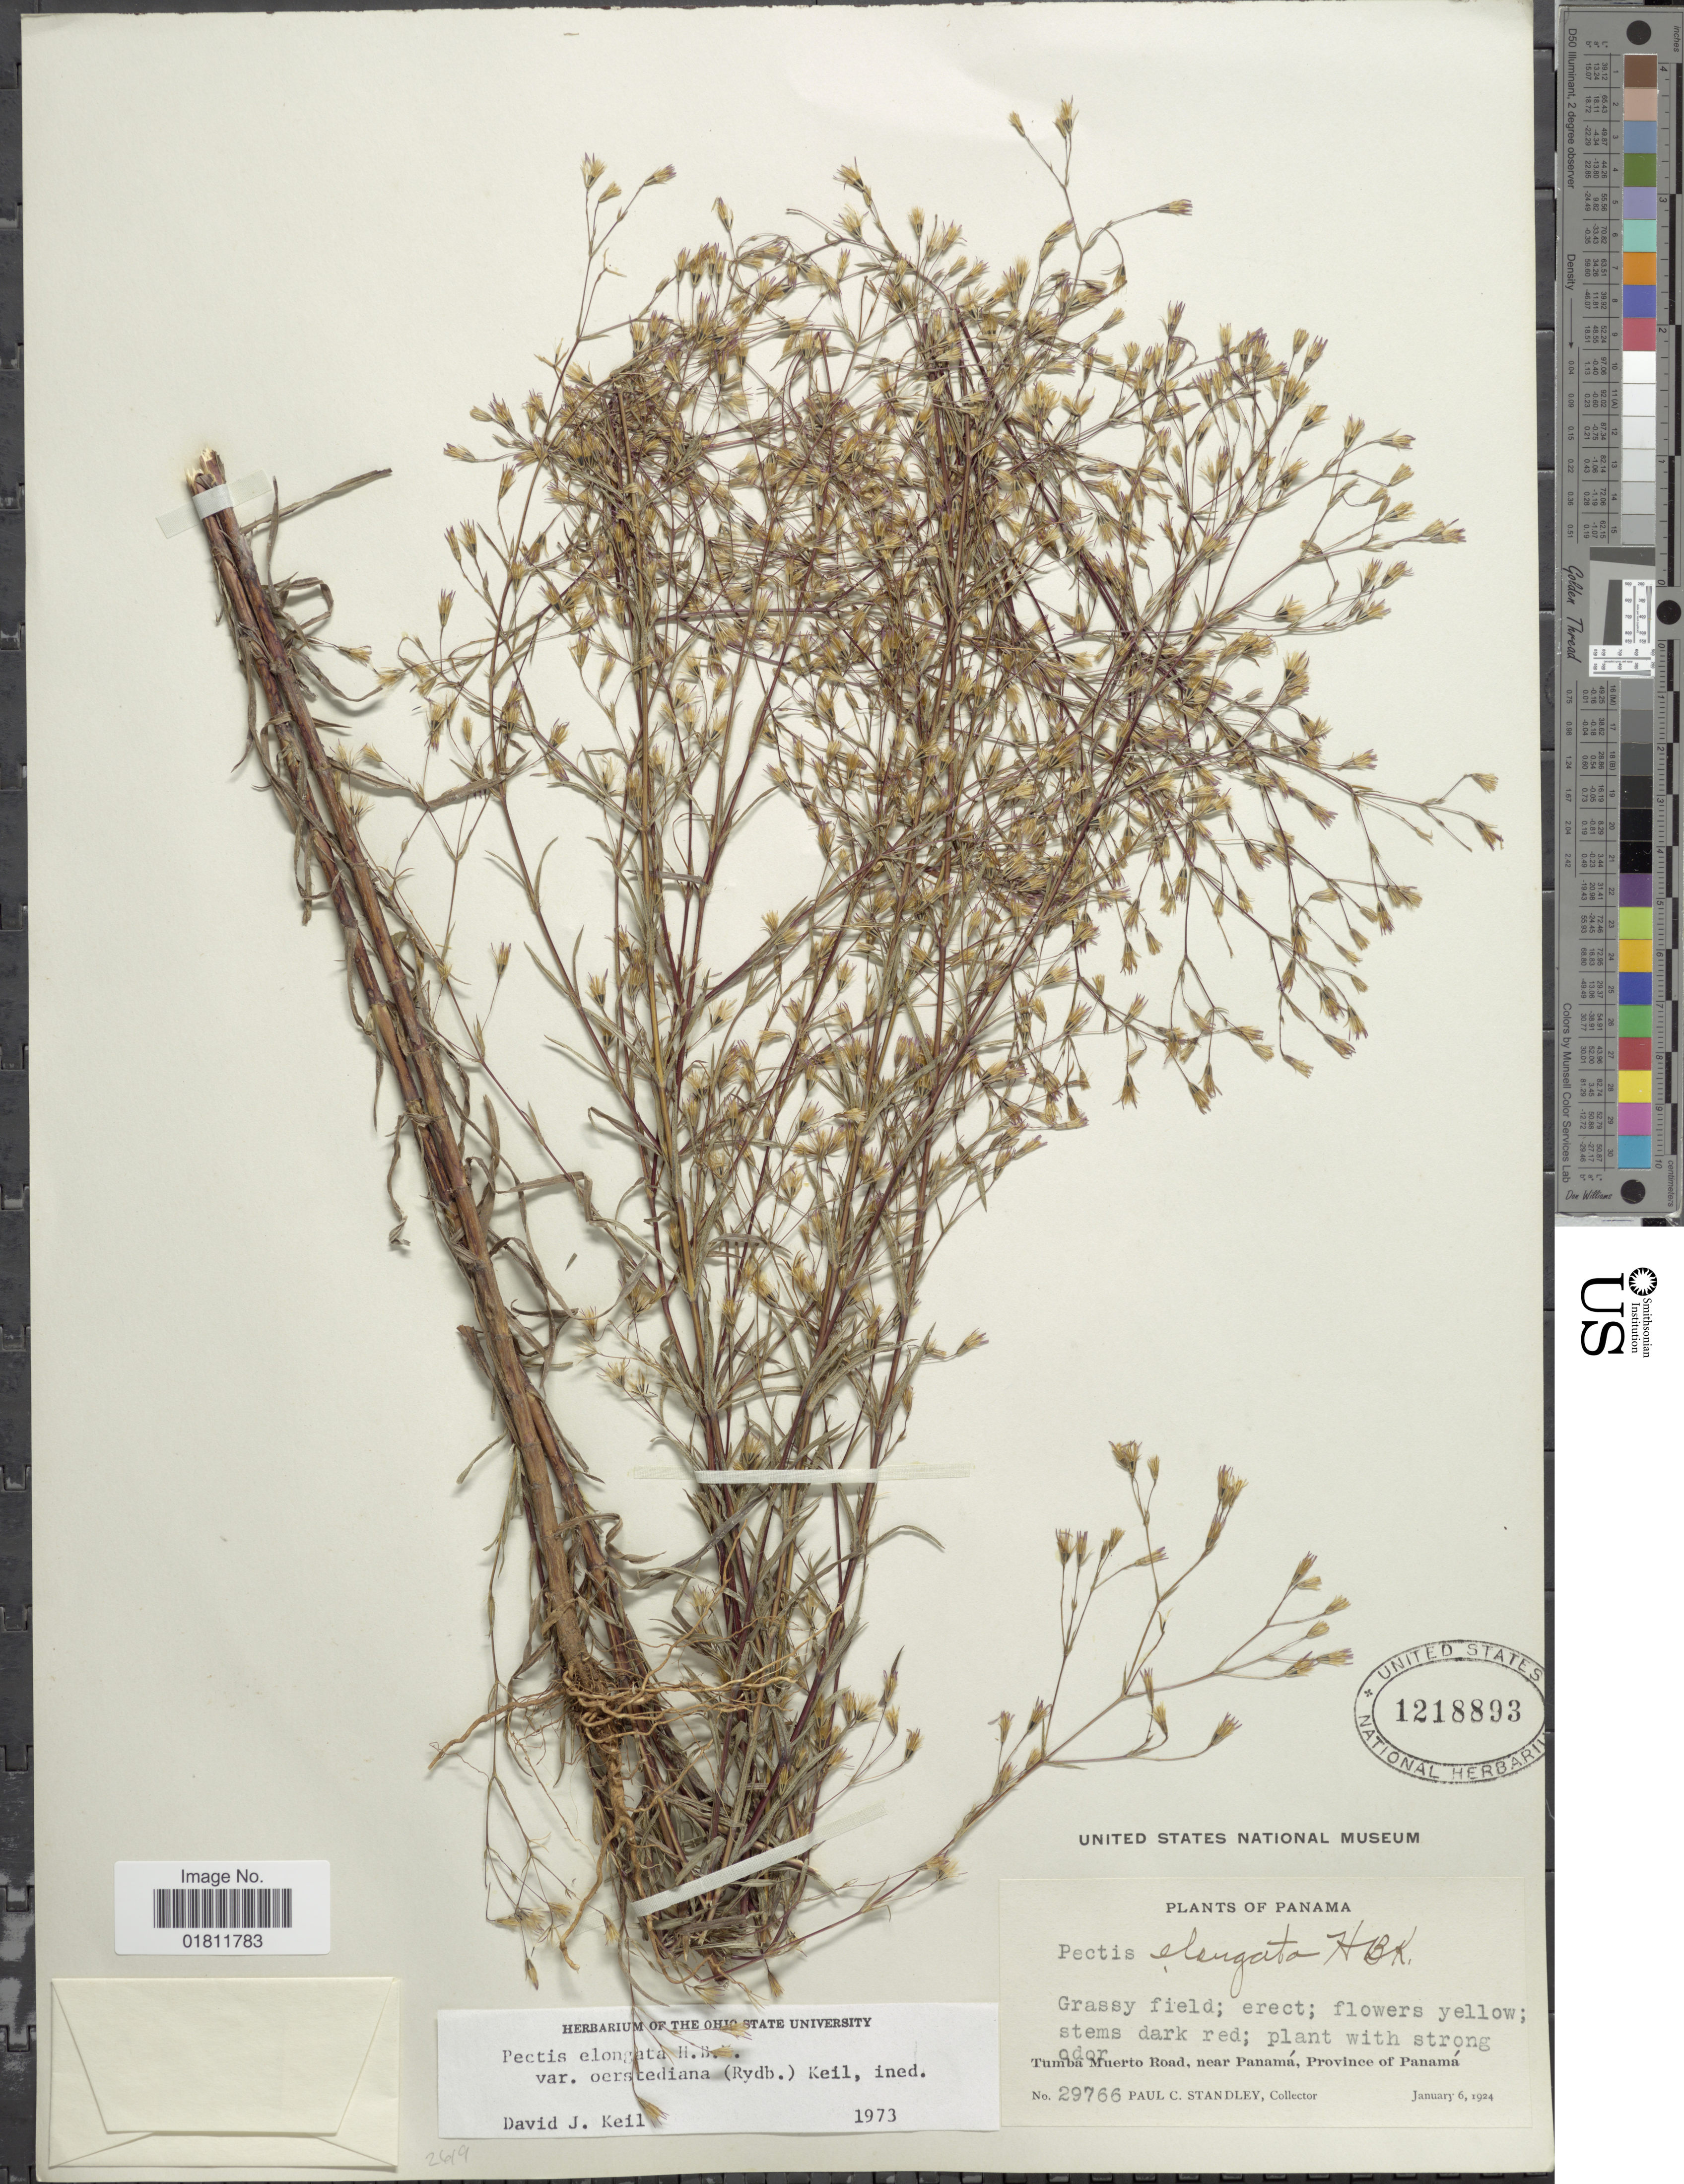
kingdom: Plantae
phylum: Tracheophyta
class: Magnoliopsida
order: Asterales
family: Asteraceae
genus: Pectis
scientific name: Pectis elongata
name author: Kunth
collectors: P. C. Standley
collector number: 29766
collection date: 1924-01-06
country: Panama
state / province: Panamá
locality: Tumba Meurto Road, near Panama, Province de Panama.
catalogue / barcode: US 1218893